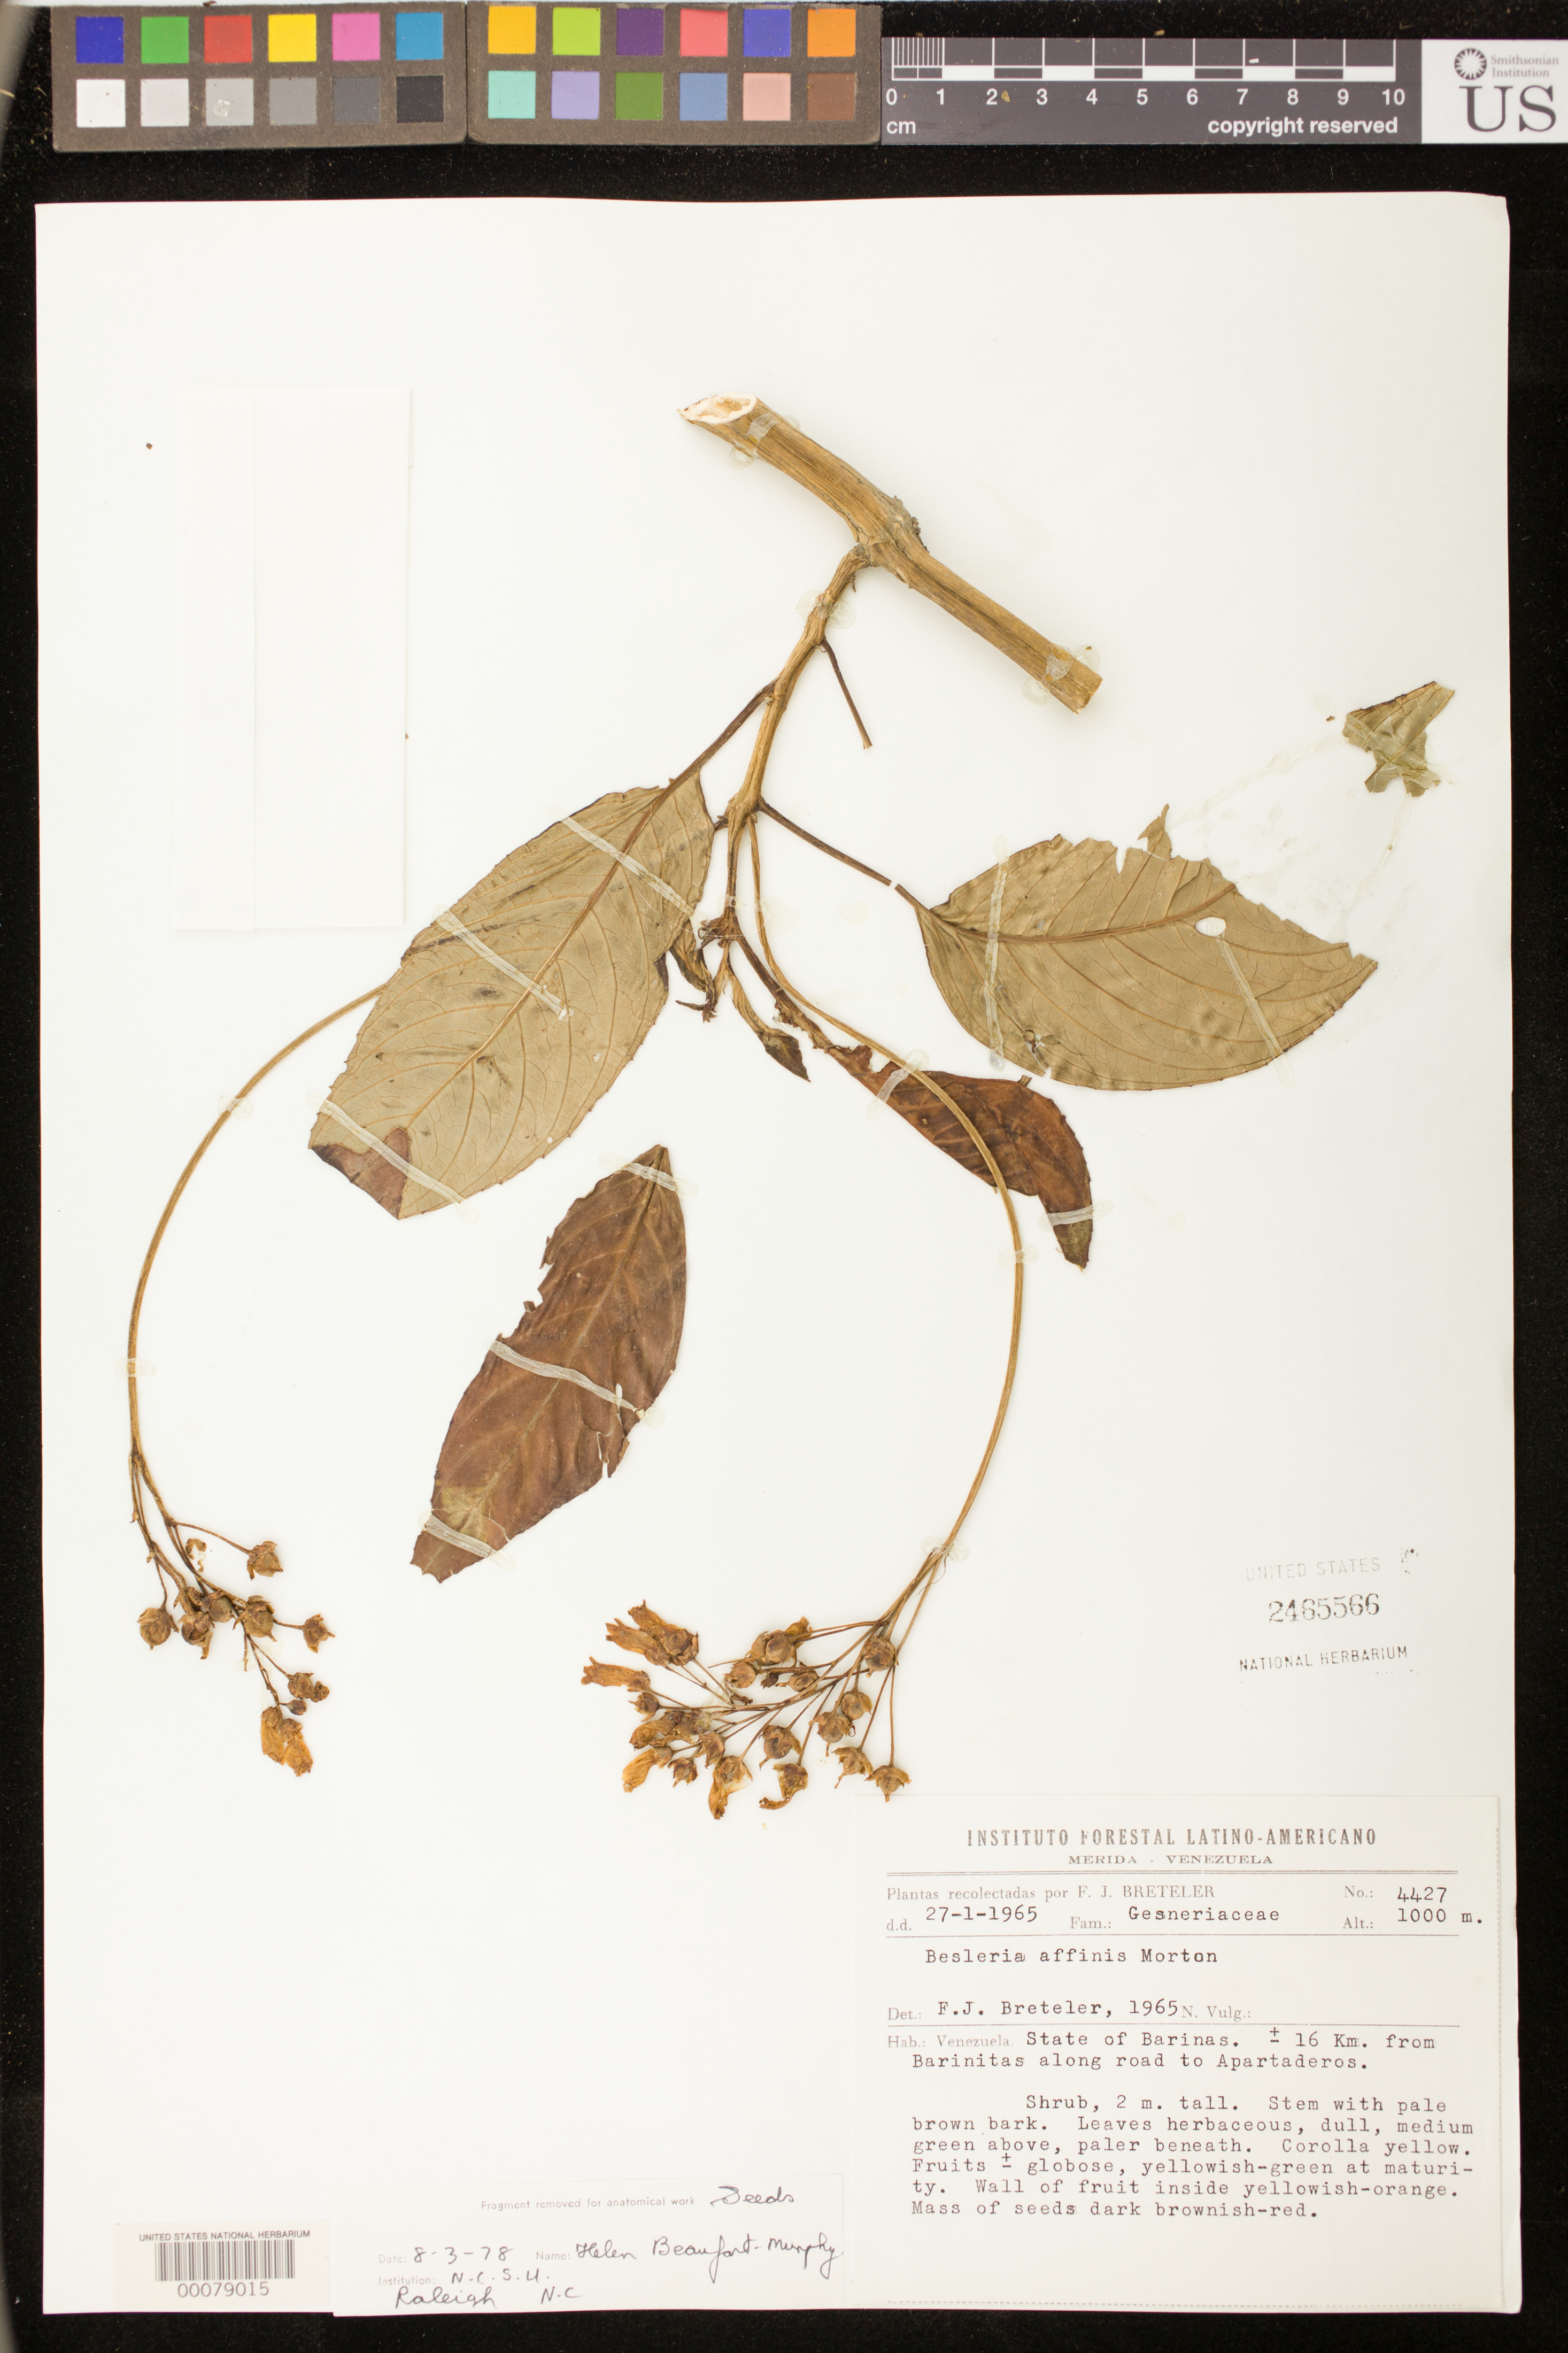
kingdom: Plantae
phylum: Tracheophyta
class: Magnoliopsida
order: Lamiales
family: Gesneriaceae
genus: Besleria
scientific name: Besleria affinis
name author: C.V. Morton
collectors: F. J. Breteler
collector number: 4427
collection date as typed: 27 Jan 1965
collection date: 1965-01-27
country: Venezuela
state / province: Mérida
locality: About 16 km from Barinitas along road to Apartaderos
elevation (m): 1000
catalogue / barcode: US 2465566